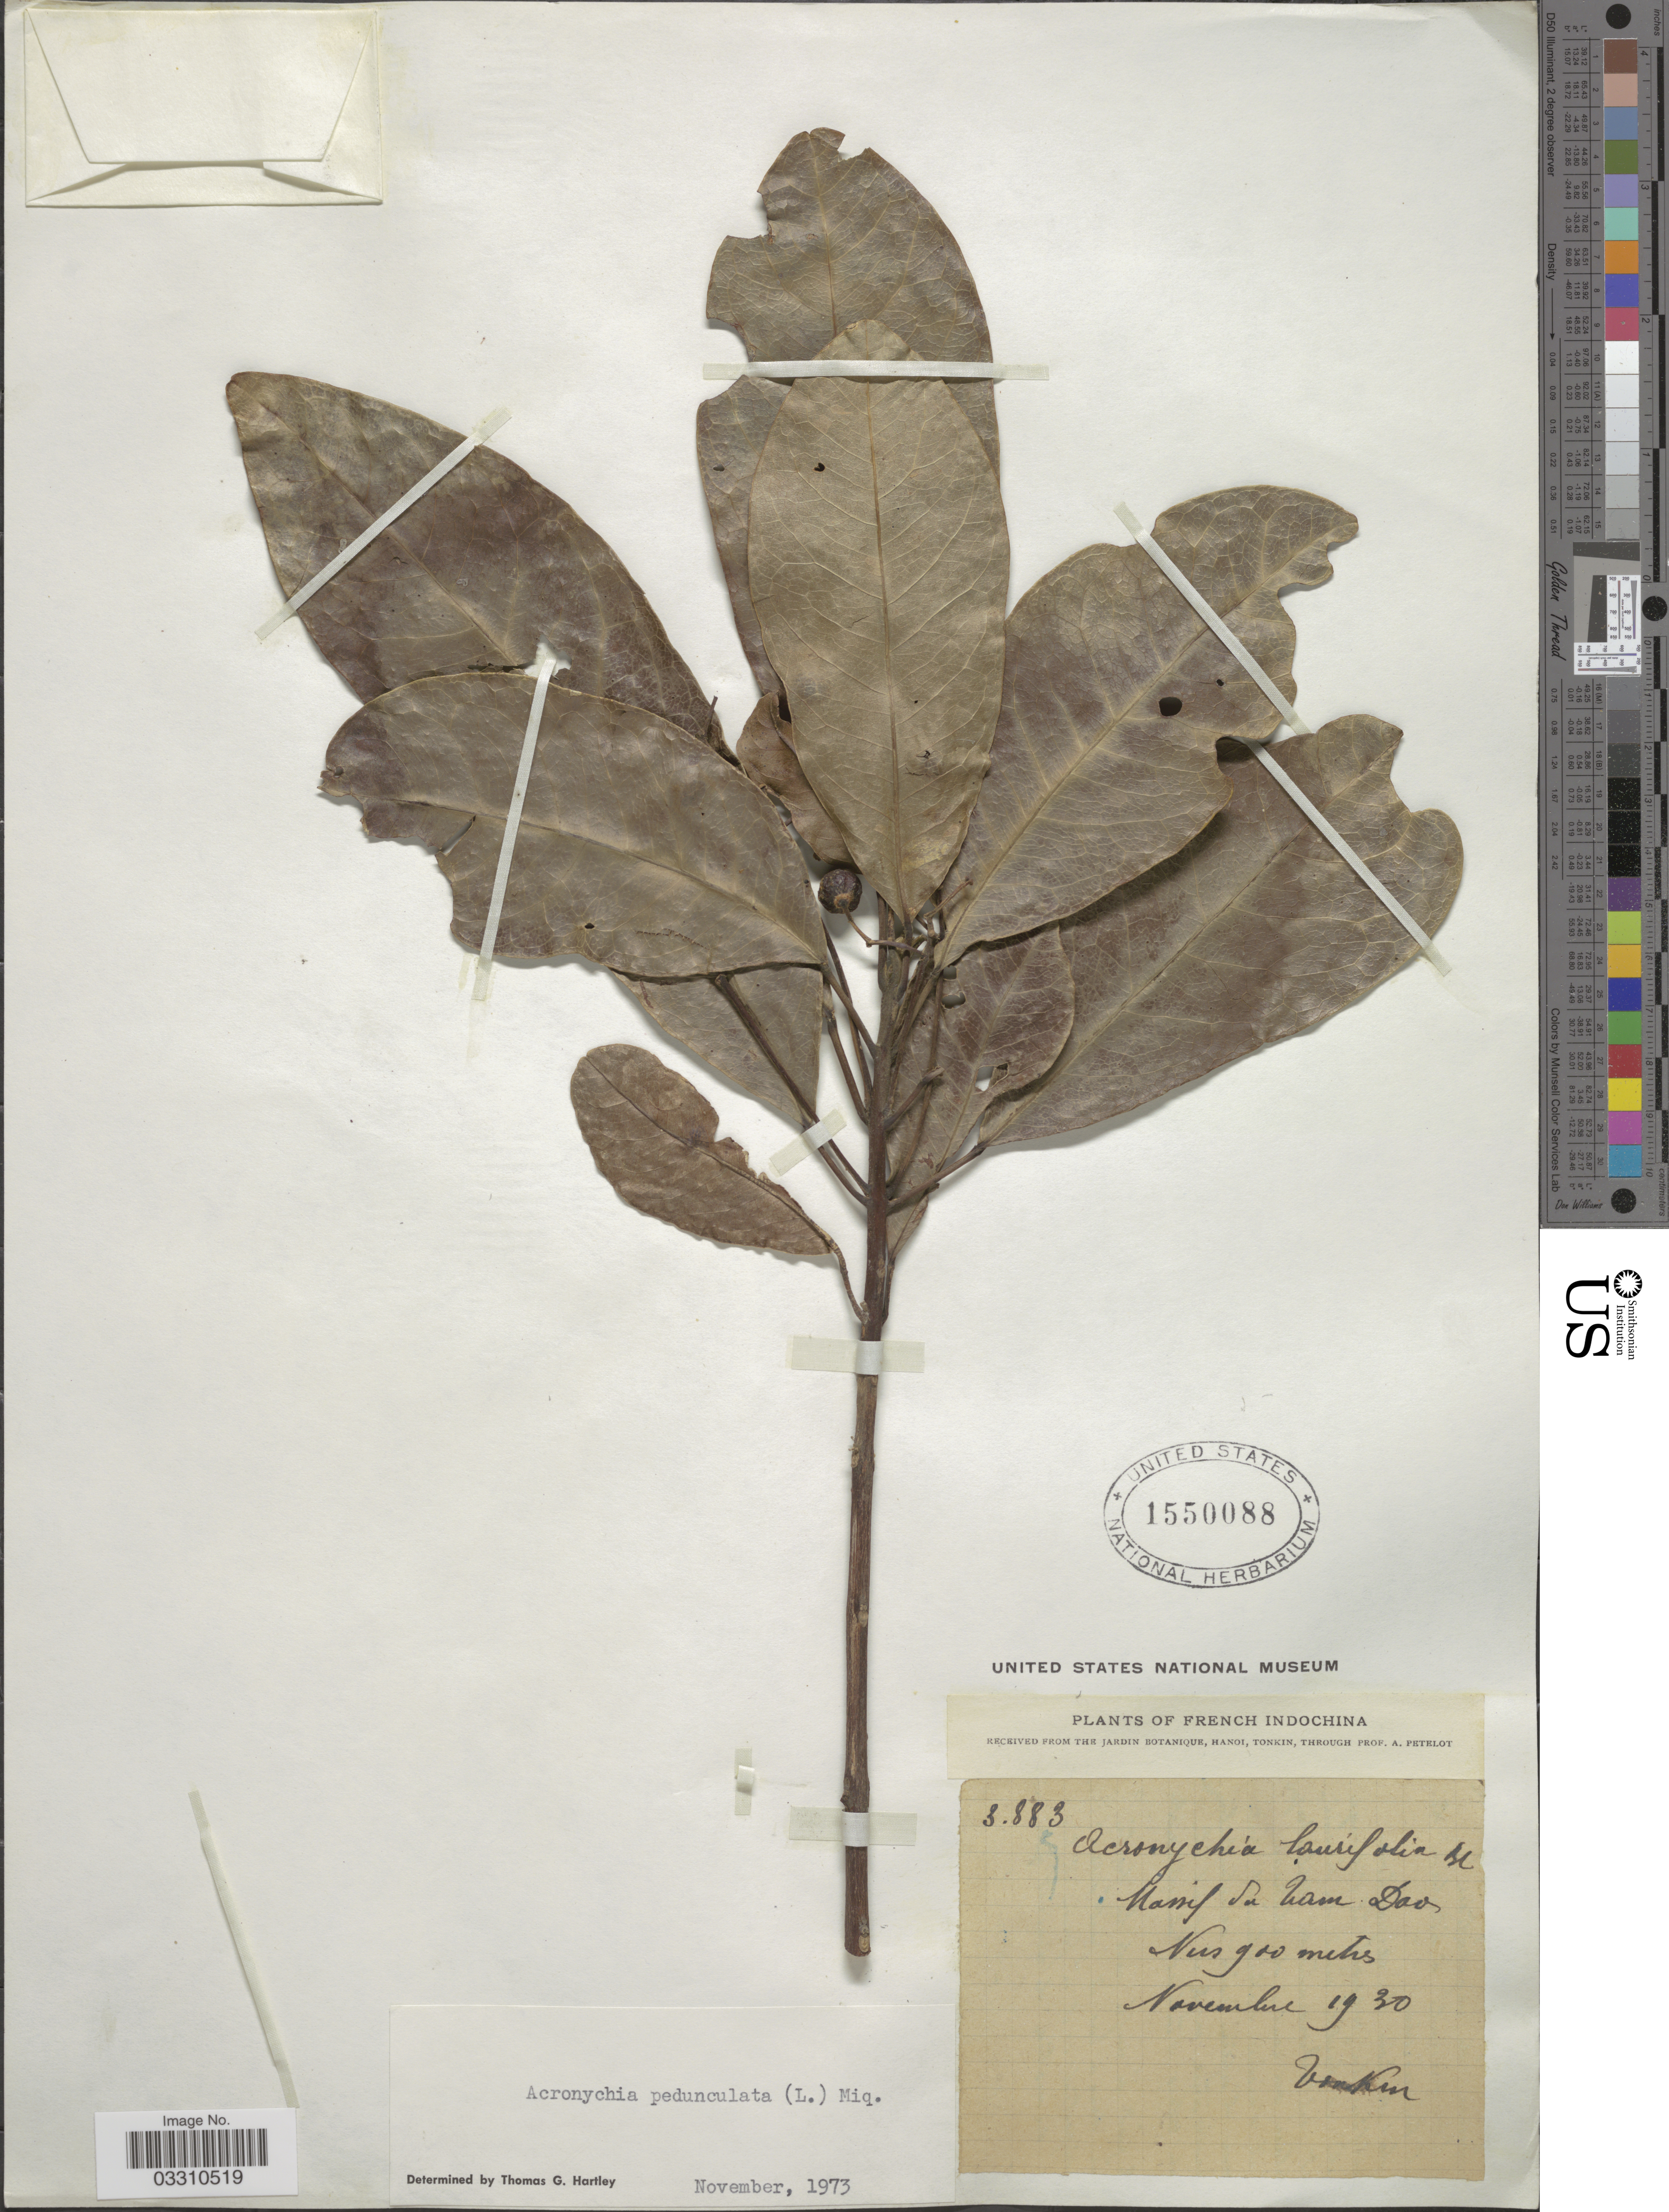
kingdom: Plantae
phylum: Tracheophyta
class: Magnoliopsida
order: Sapindales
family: Rutaceae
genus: Acronychia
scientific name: Acronychia pedunculata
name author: (L.) Miq.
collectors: A. Petelot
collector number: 3883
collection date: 1930-11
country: Vietnam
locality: French Indochina, Massif du Tam Dao.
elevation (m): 900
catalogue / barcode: US 1550088